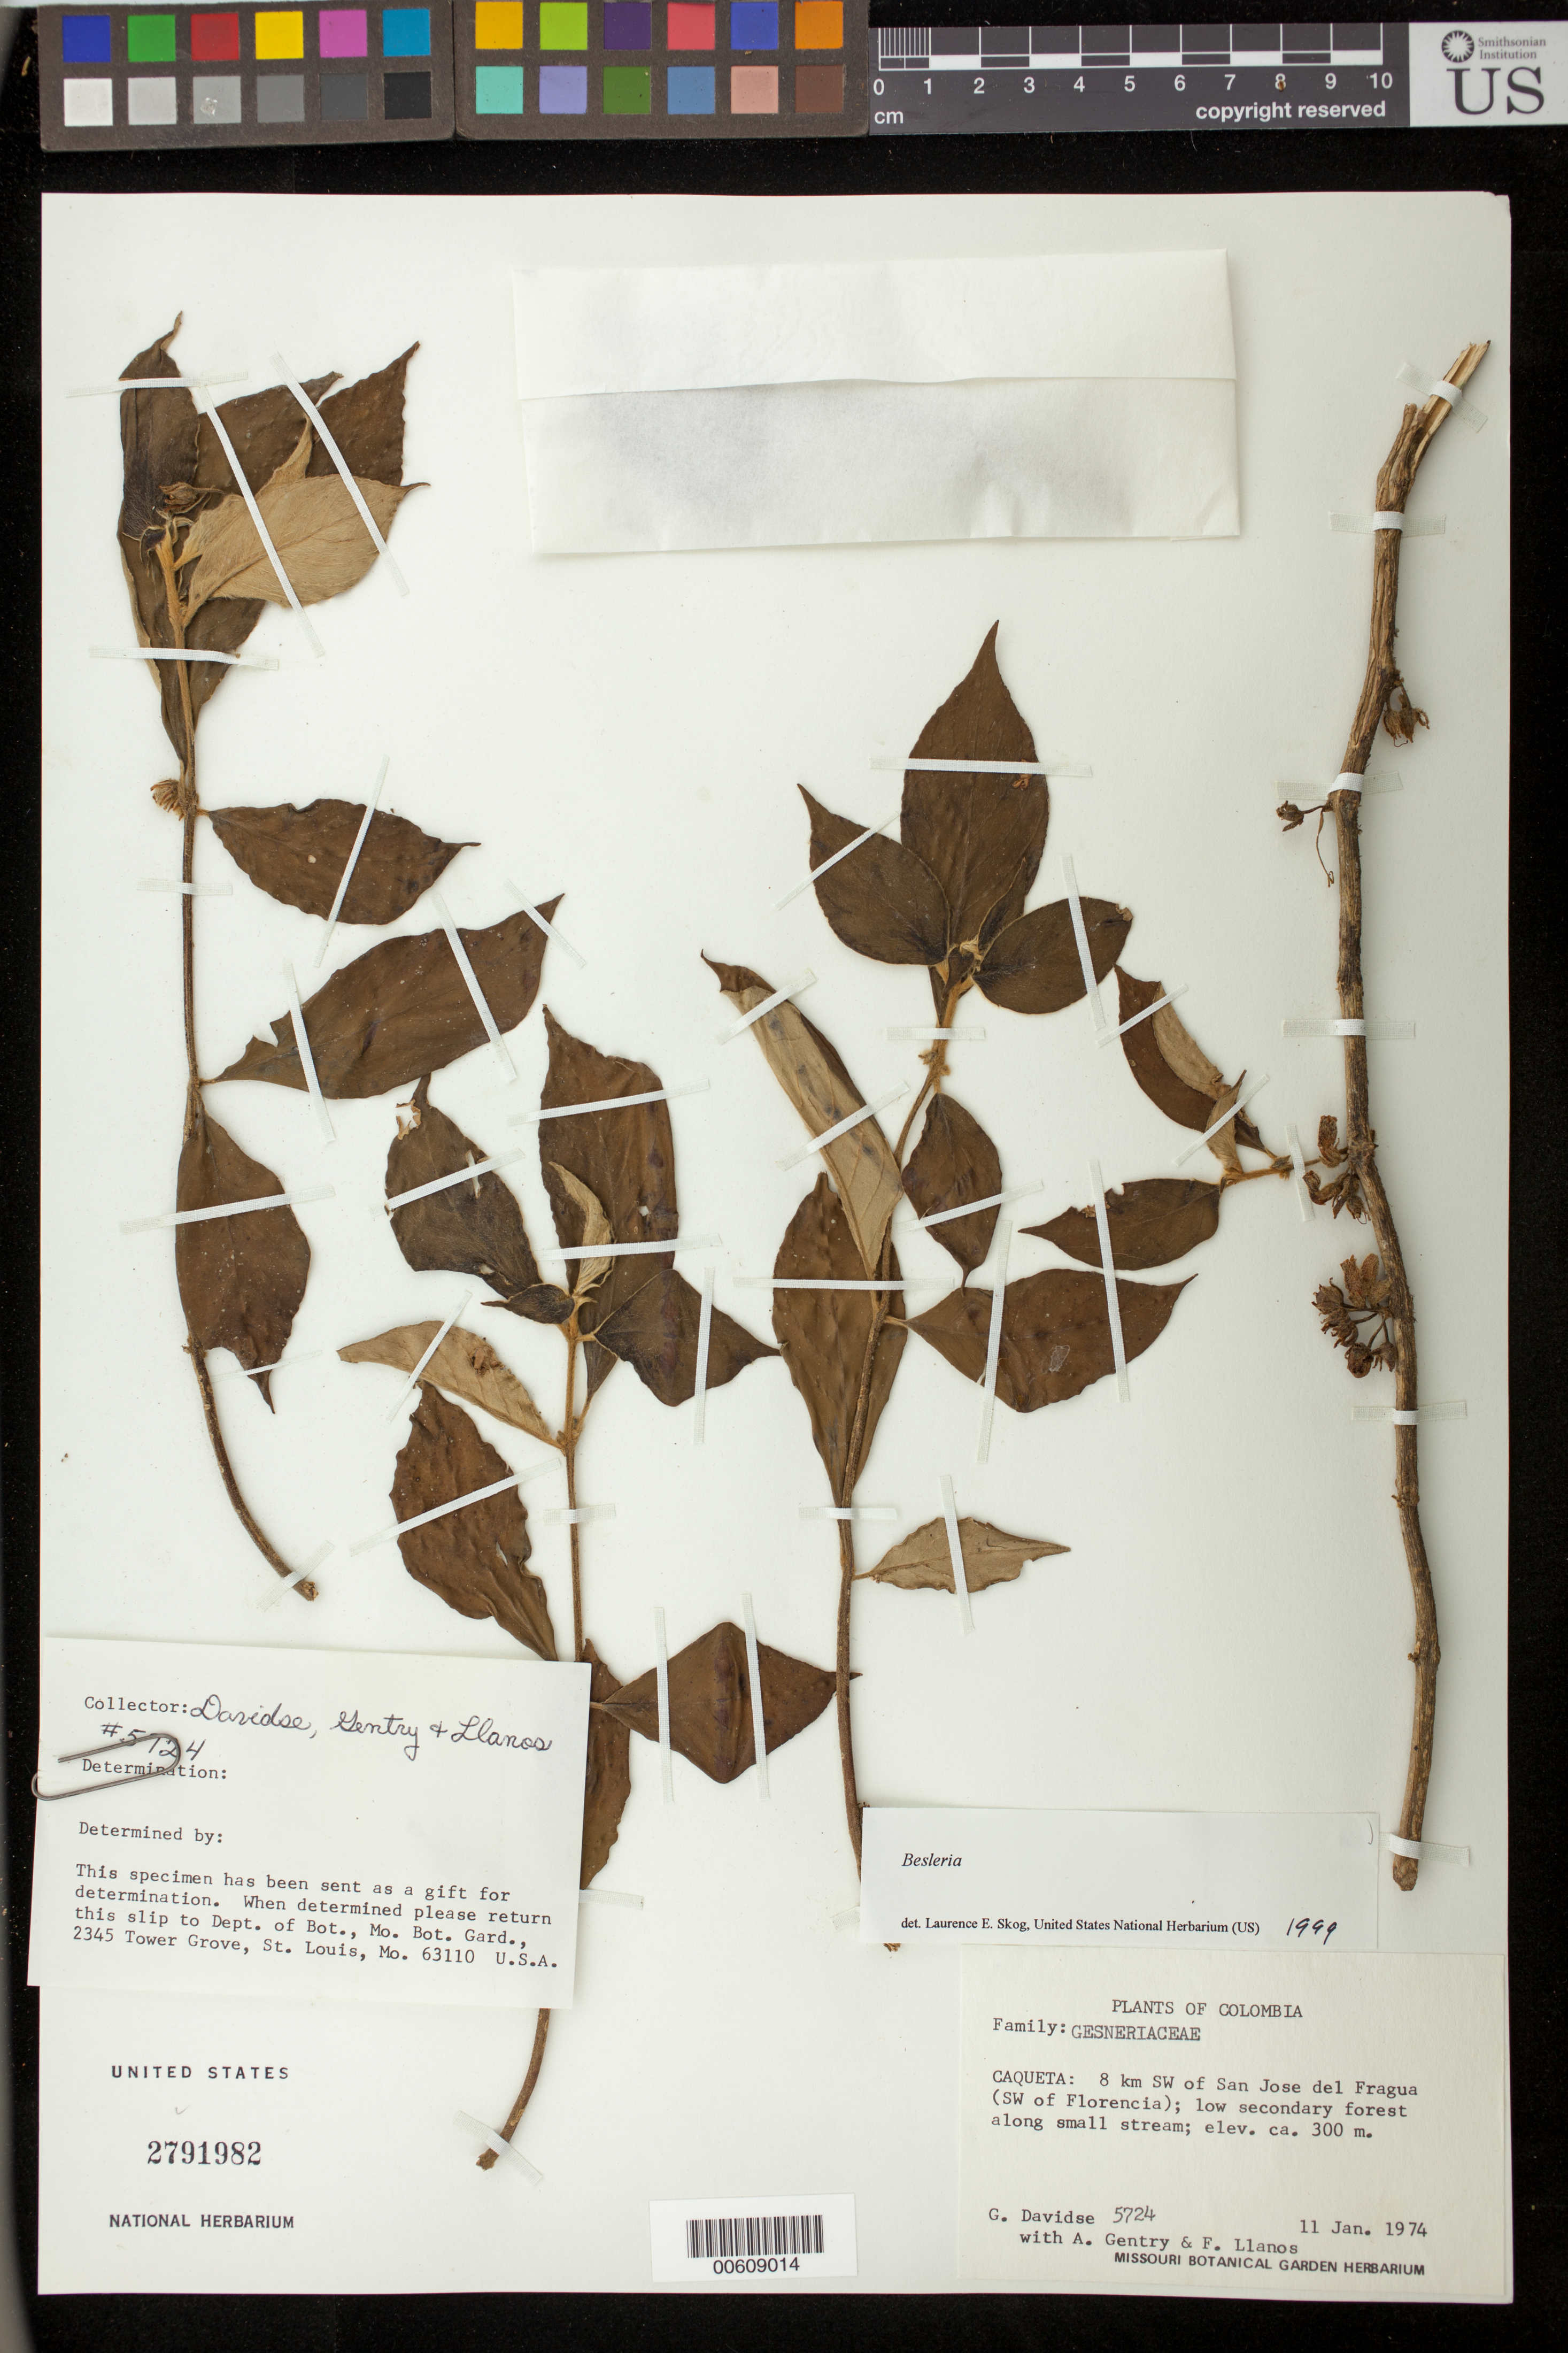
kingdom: Plantae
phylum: Tracheophyta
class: Magnoliopsida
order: Lamiales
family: Gesneriaceae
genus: Besleria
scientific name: Besleria sp.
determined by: Skog, Laurence E.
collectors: G. Davidse, A. H. Gentry & F. Llanos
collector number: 5724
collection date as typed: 11 Jan 1974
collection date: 1974-01-11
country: Colombia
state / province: Caquetá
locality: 8 km SW of San Jose del Fragua (SW of Florencia)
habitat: Low secondary forest along small steam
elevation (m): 300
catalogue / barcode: US 2791982